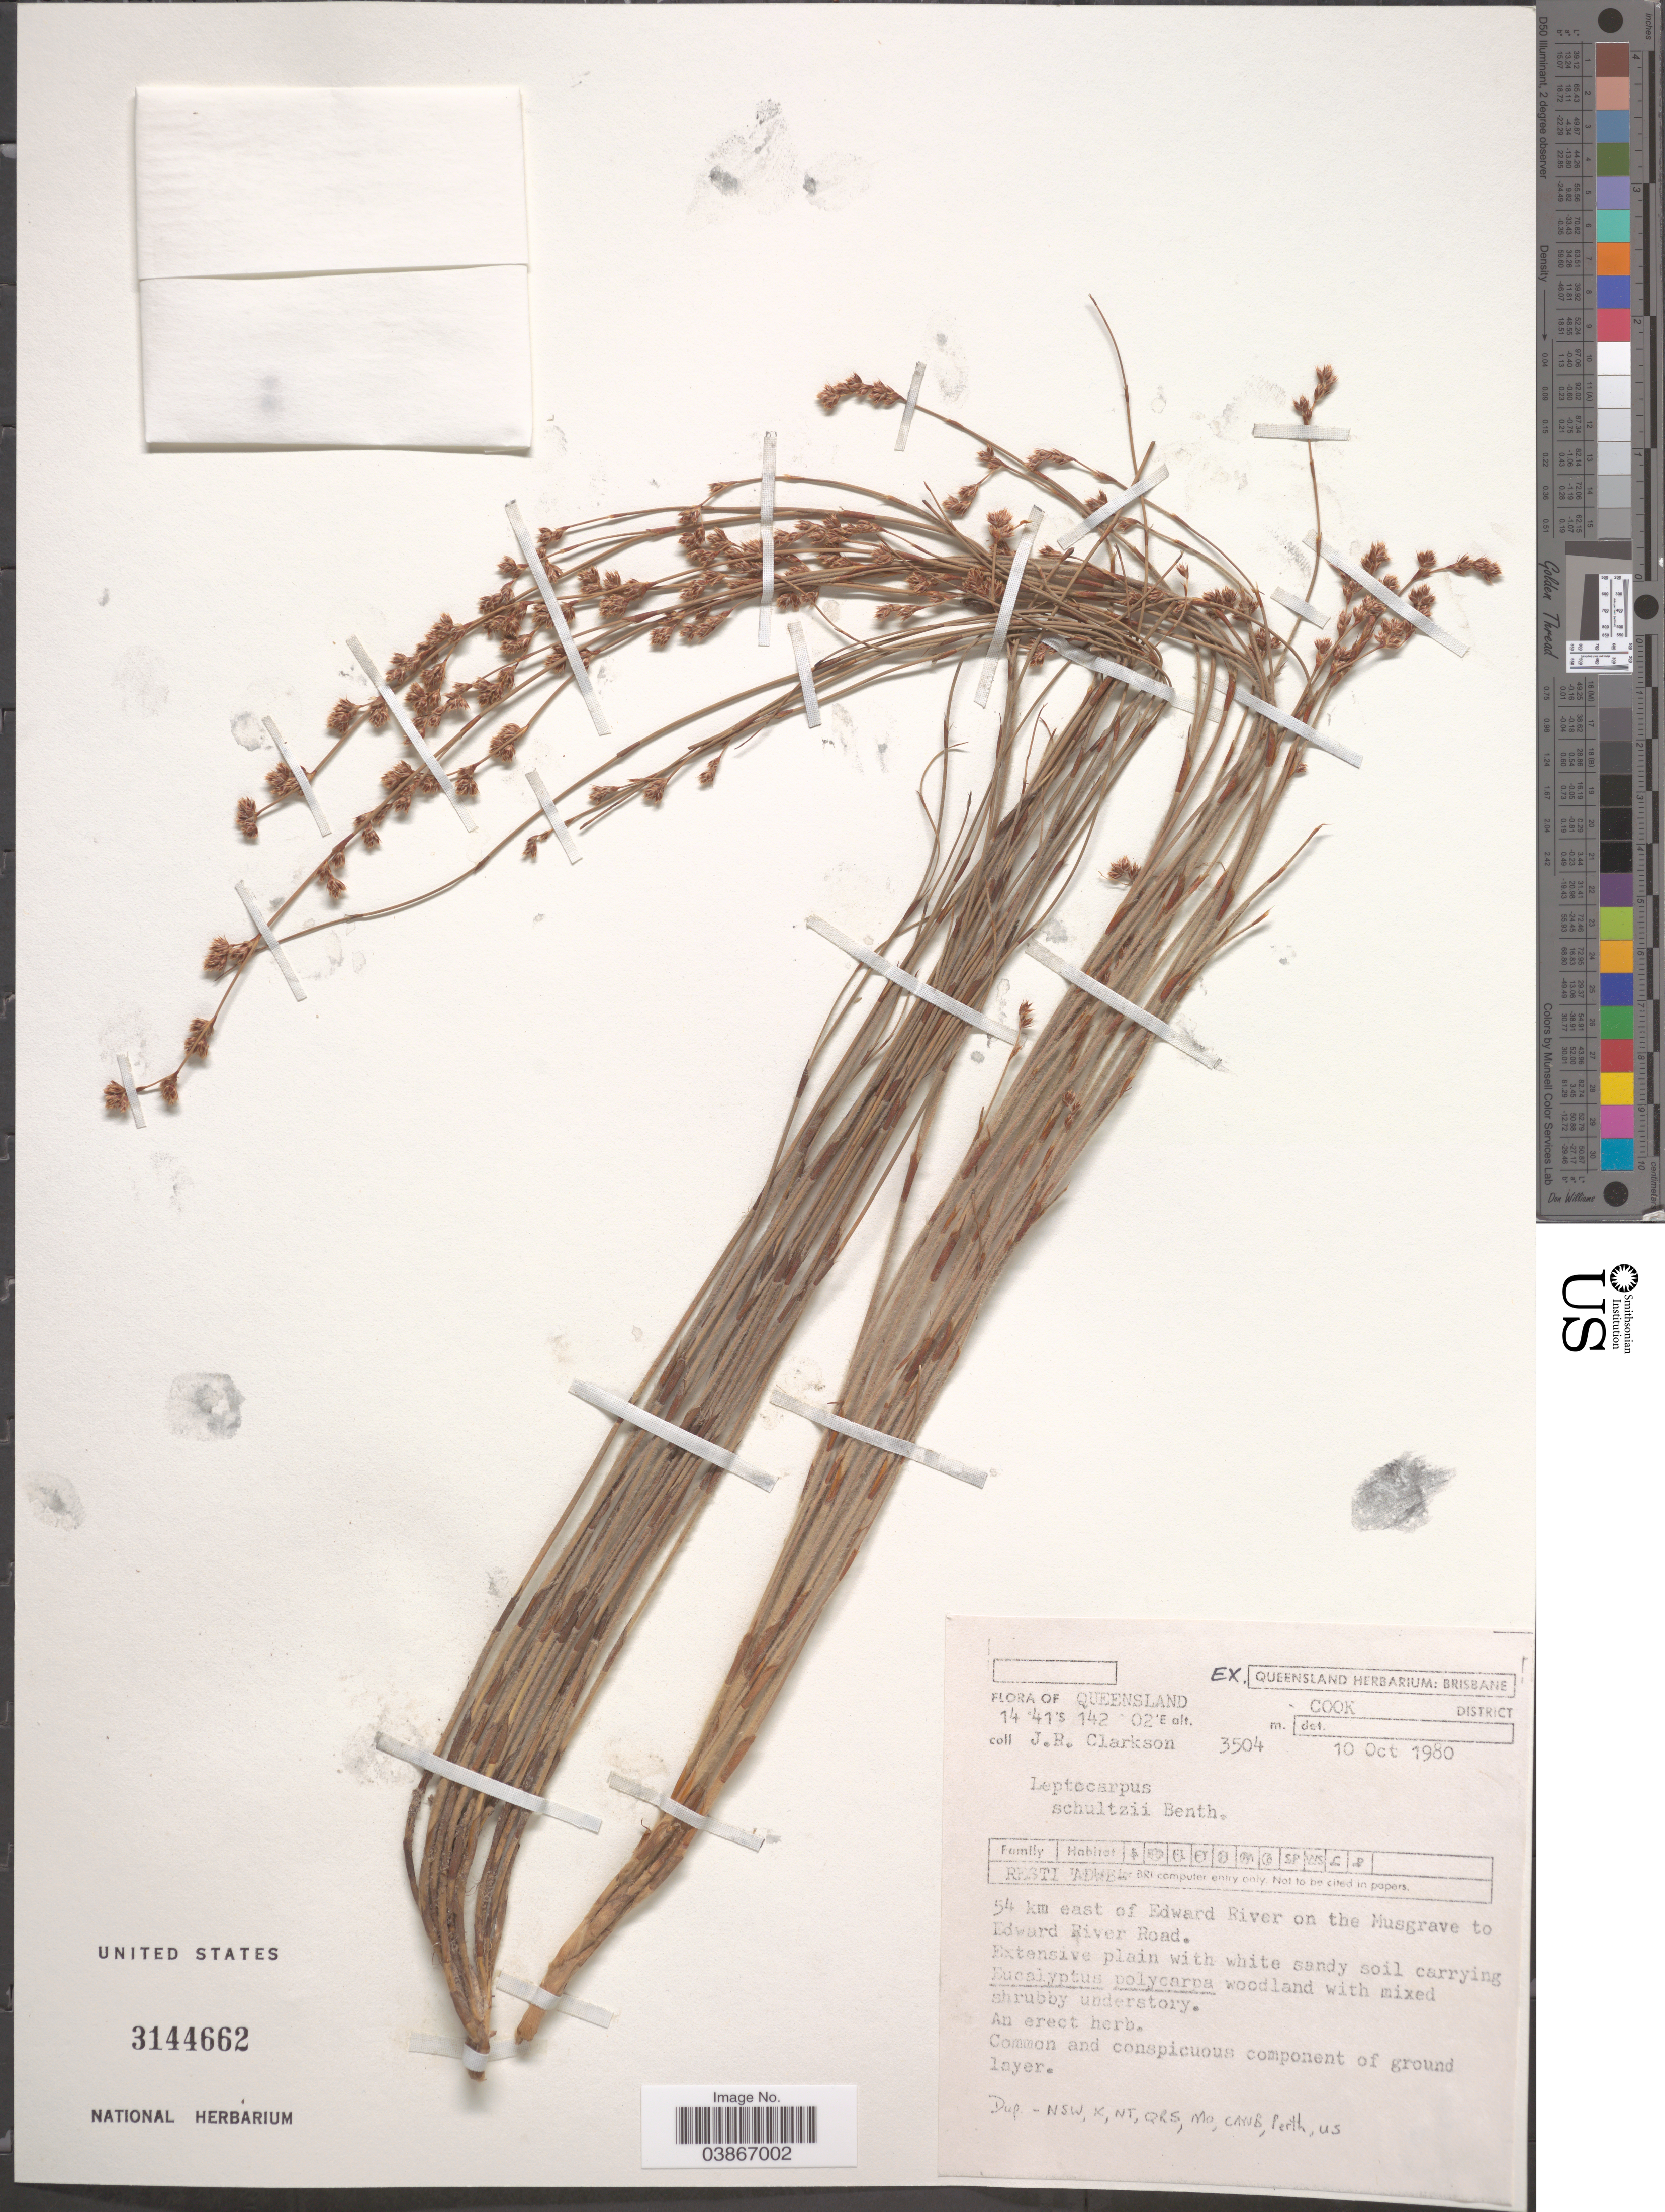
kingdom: Plantae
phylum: Tracheophyta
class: Liliopsida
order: Poales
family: Restionaceae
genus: Dapsilanthus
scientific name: Dapsilanthus spathaceus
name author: (R. Br.) B.G. Briggs & L.A.S. Johnson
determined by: Strong, Mark T., (BOT), Smithsonian Institution - National Museum of Natural History (UNITED STATES)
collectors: J. Clarkson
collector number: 3504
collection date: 1980-10-10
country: Australia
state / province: Queensland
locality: Cook District. 54 km east of Edward River on the Musgrave to Edward River Road.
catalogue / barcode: US 3144662